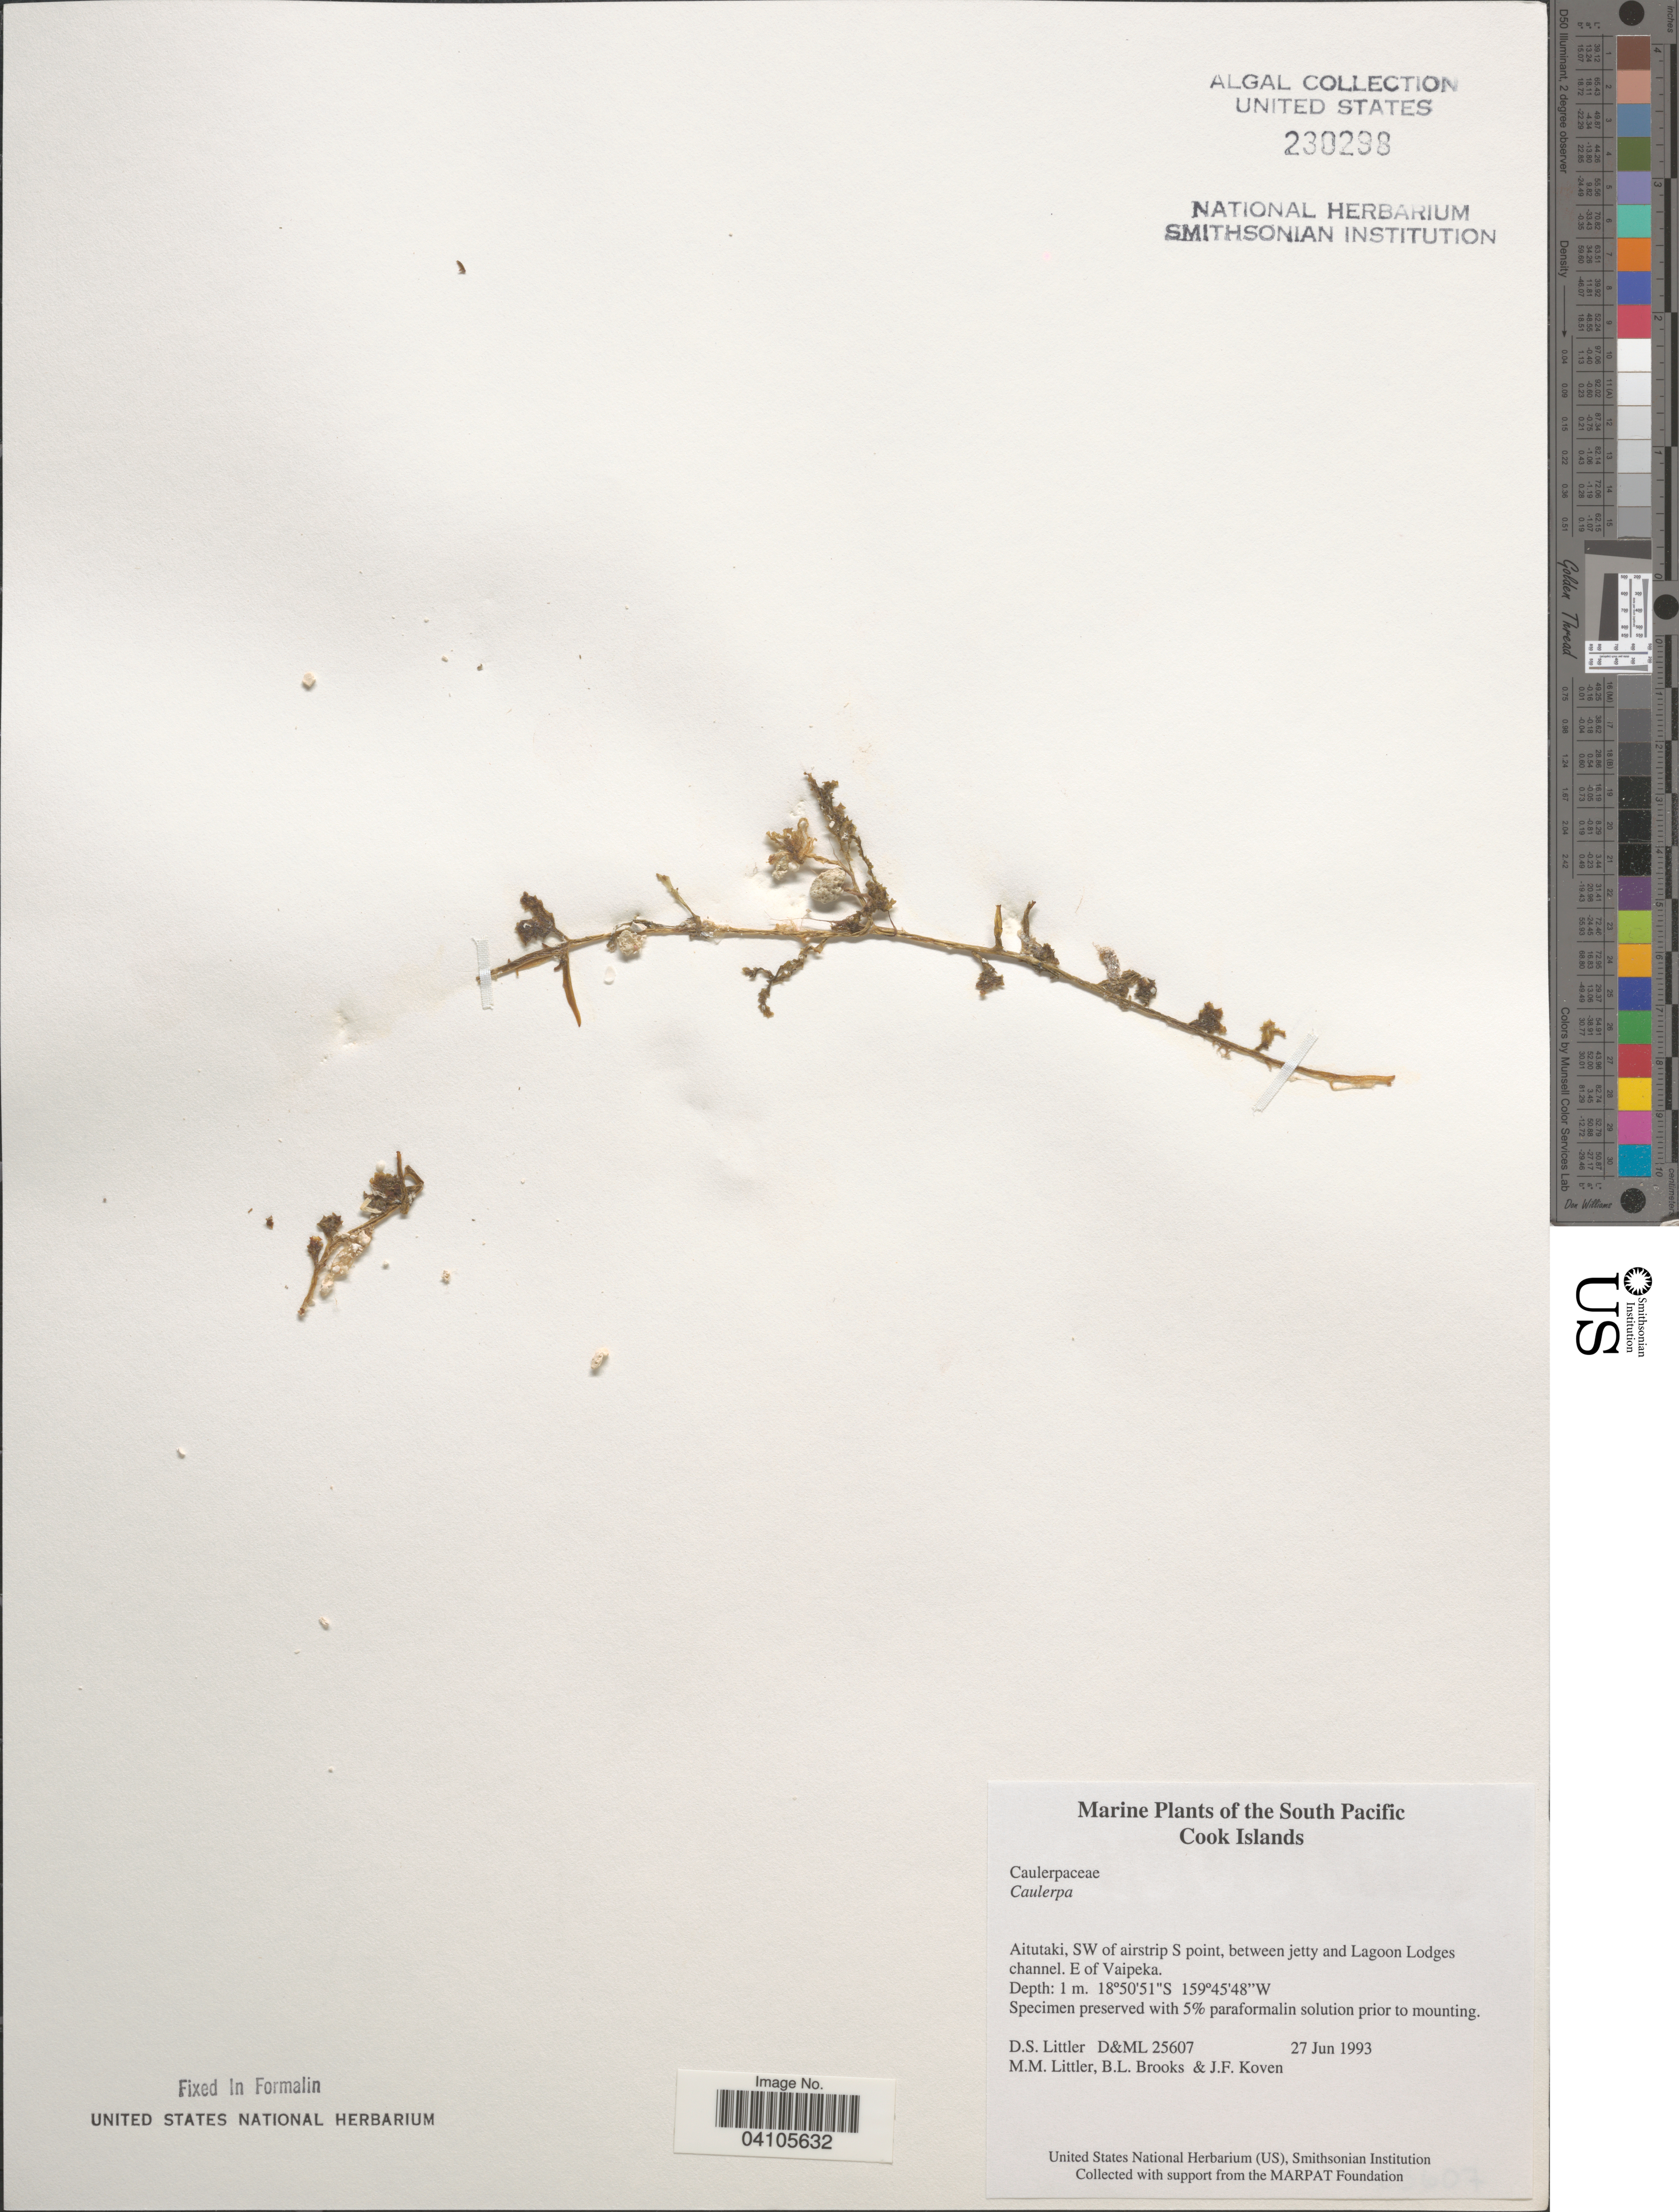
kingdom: Plantae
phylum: Chlorophyta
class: Ulvophyceae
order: Bryopsidales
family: Caulerpaceae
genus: Caulerpa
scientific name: Caulerpa sp.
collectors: D. S. Littler, B. Brooks & J. Koven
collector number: D&ML 25607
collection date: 1993-06-27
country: Cook Islands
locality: The South Pacific. Aitutaki, SW of airstrip S point, between jetty and Lagoon Lodges channel. E of Vaipeka.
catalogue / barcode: US 230298